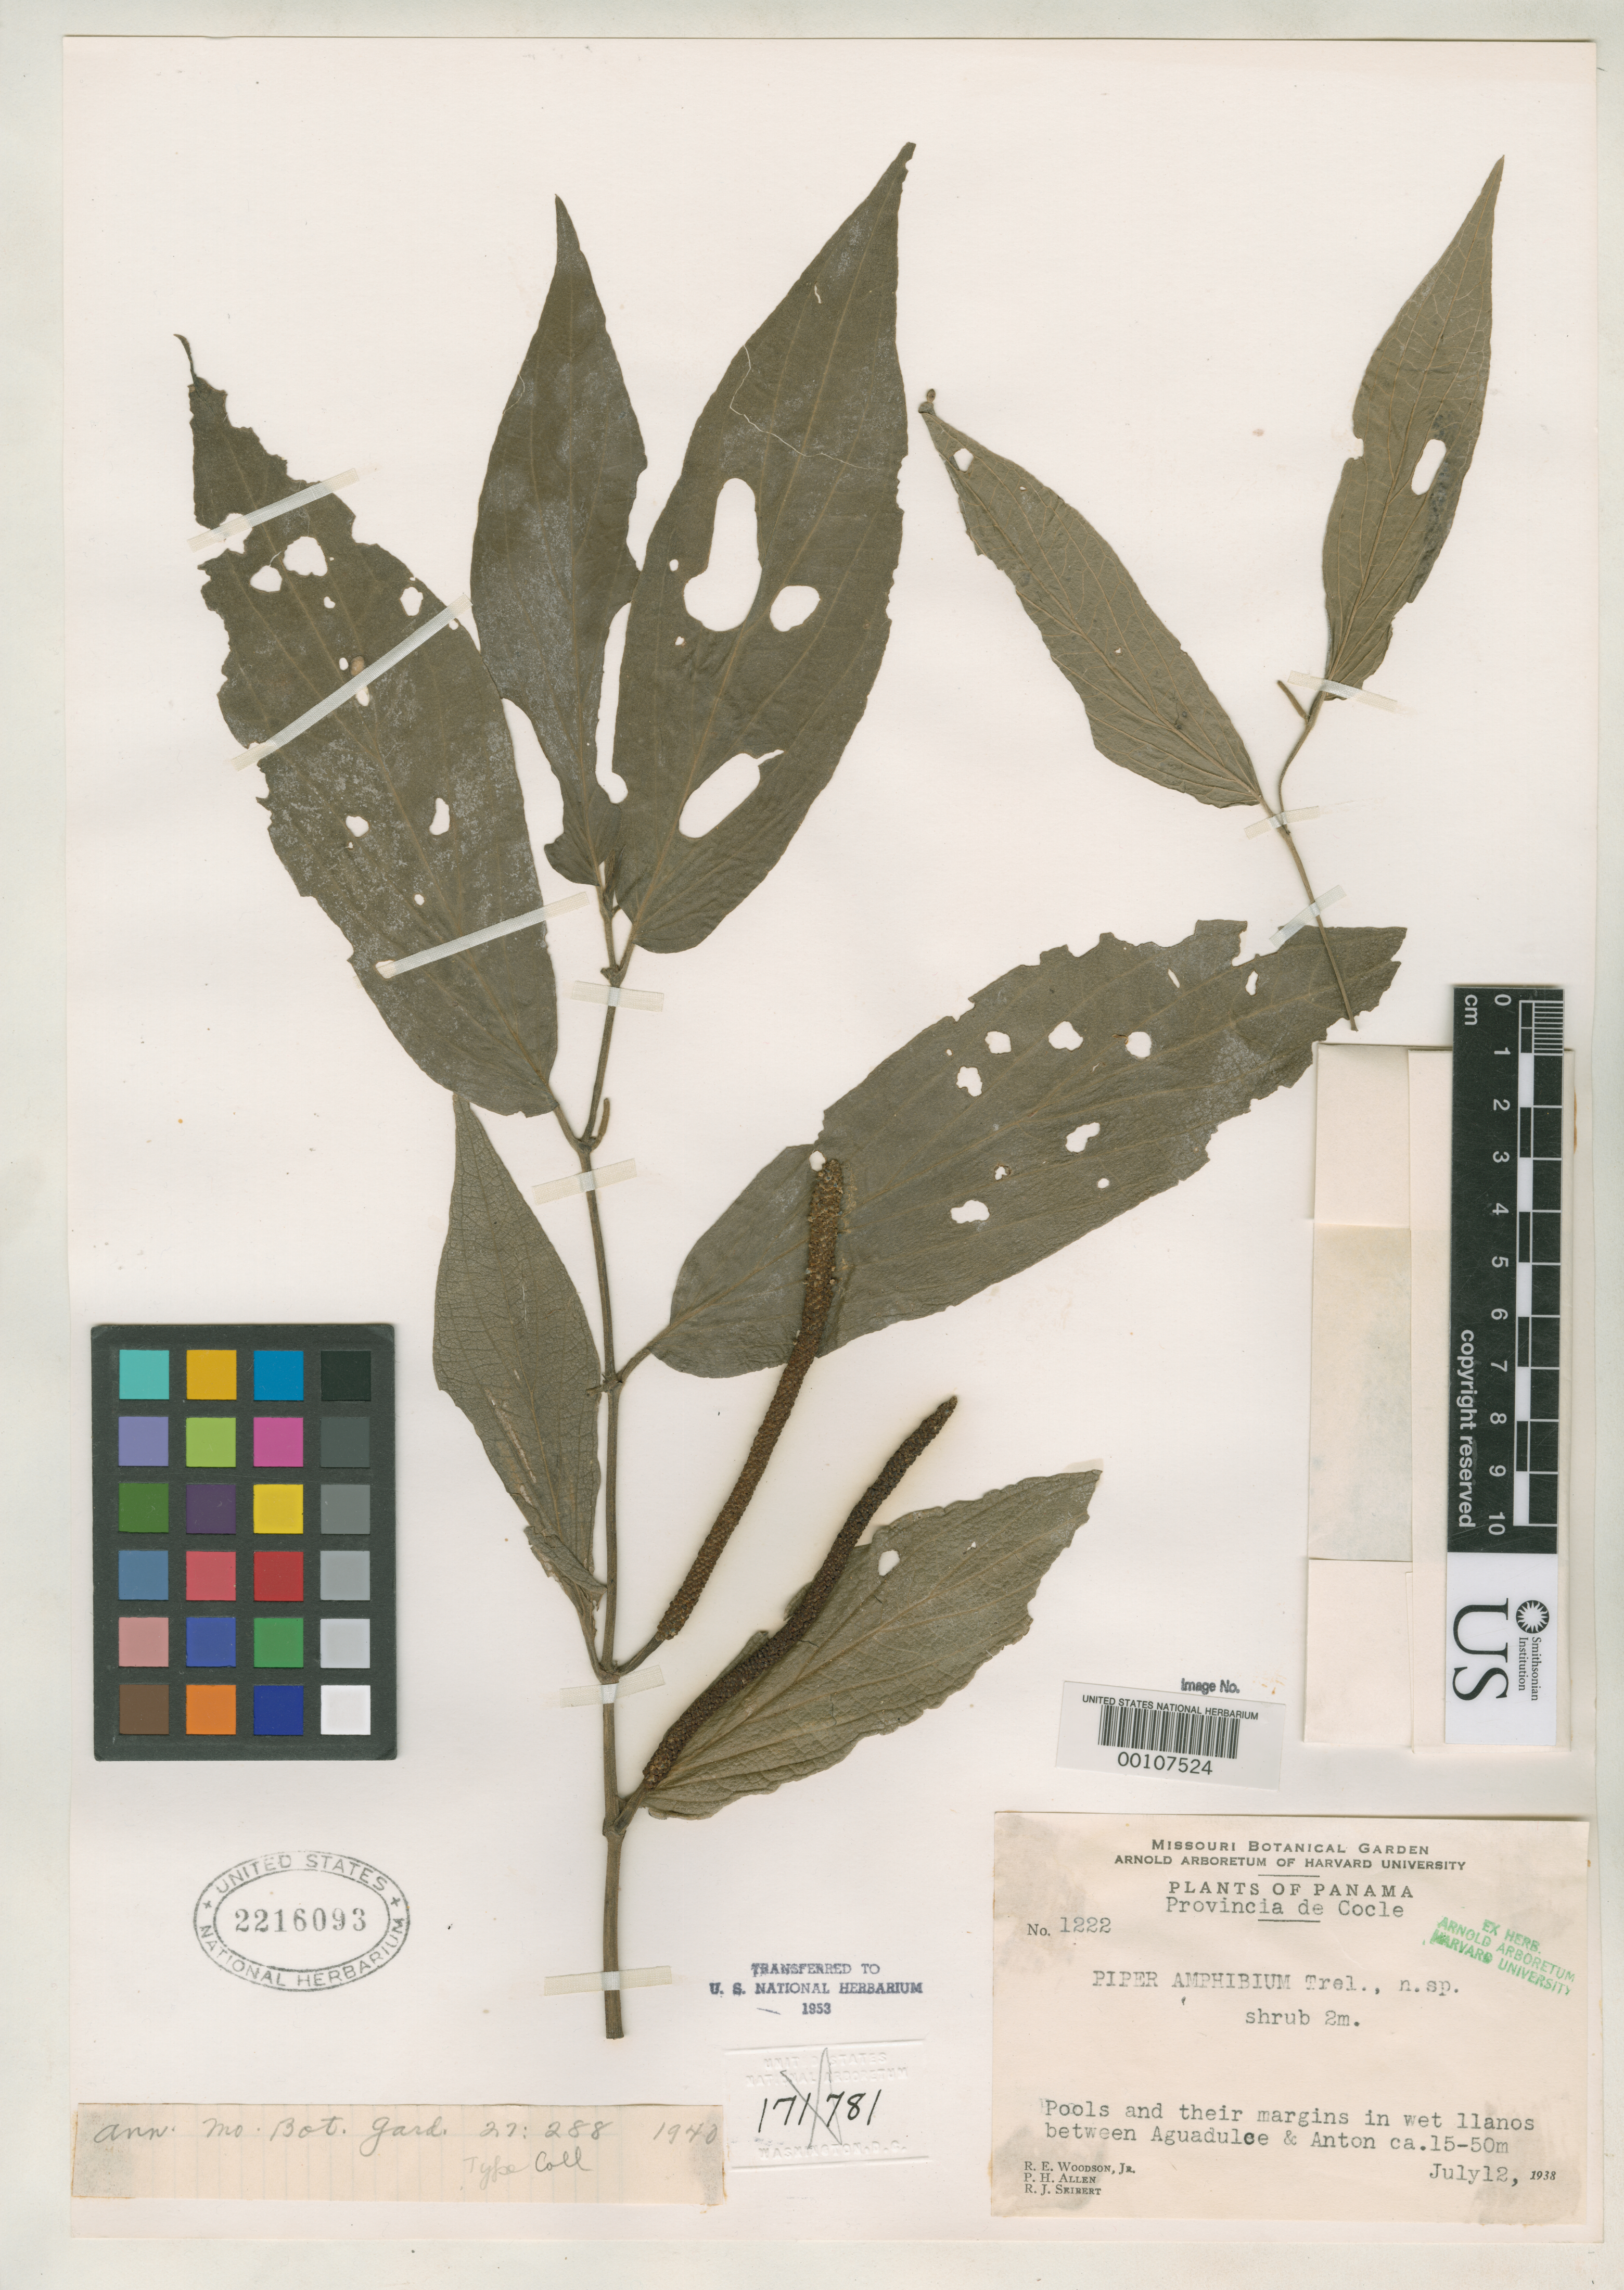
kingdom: Plantae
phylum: Tracheophyta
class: Magnoliopsida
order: Piperales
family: Piperaceae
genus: Piper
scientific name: Piper amphibium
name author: Trel. in Woodson & Schery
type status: Isotype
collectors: R. E. Woodson, P. H. Allen & R. J. Seibert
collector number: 1222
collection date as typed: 12 Jul 1838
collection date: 1838-07-12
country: Panama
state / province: Coclé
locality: Between Agua Dulce & Anton.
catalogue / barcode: US 2216093